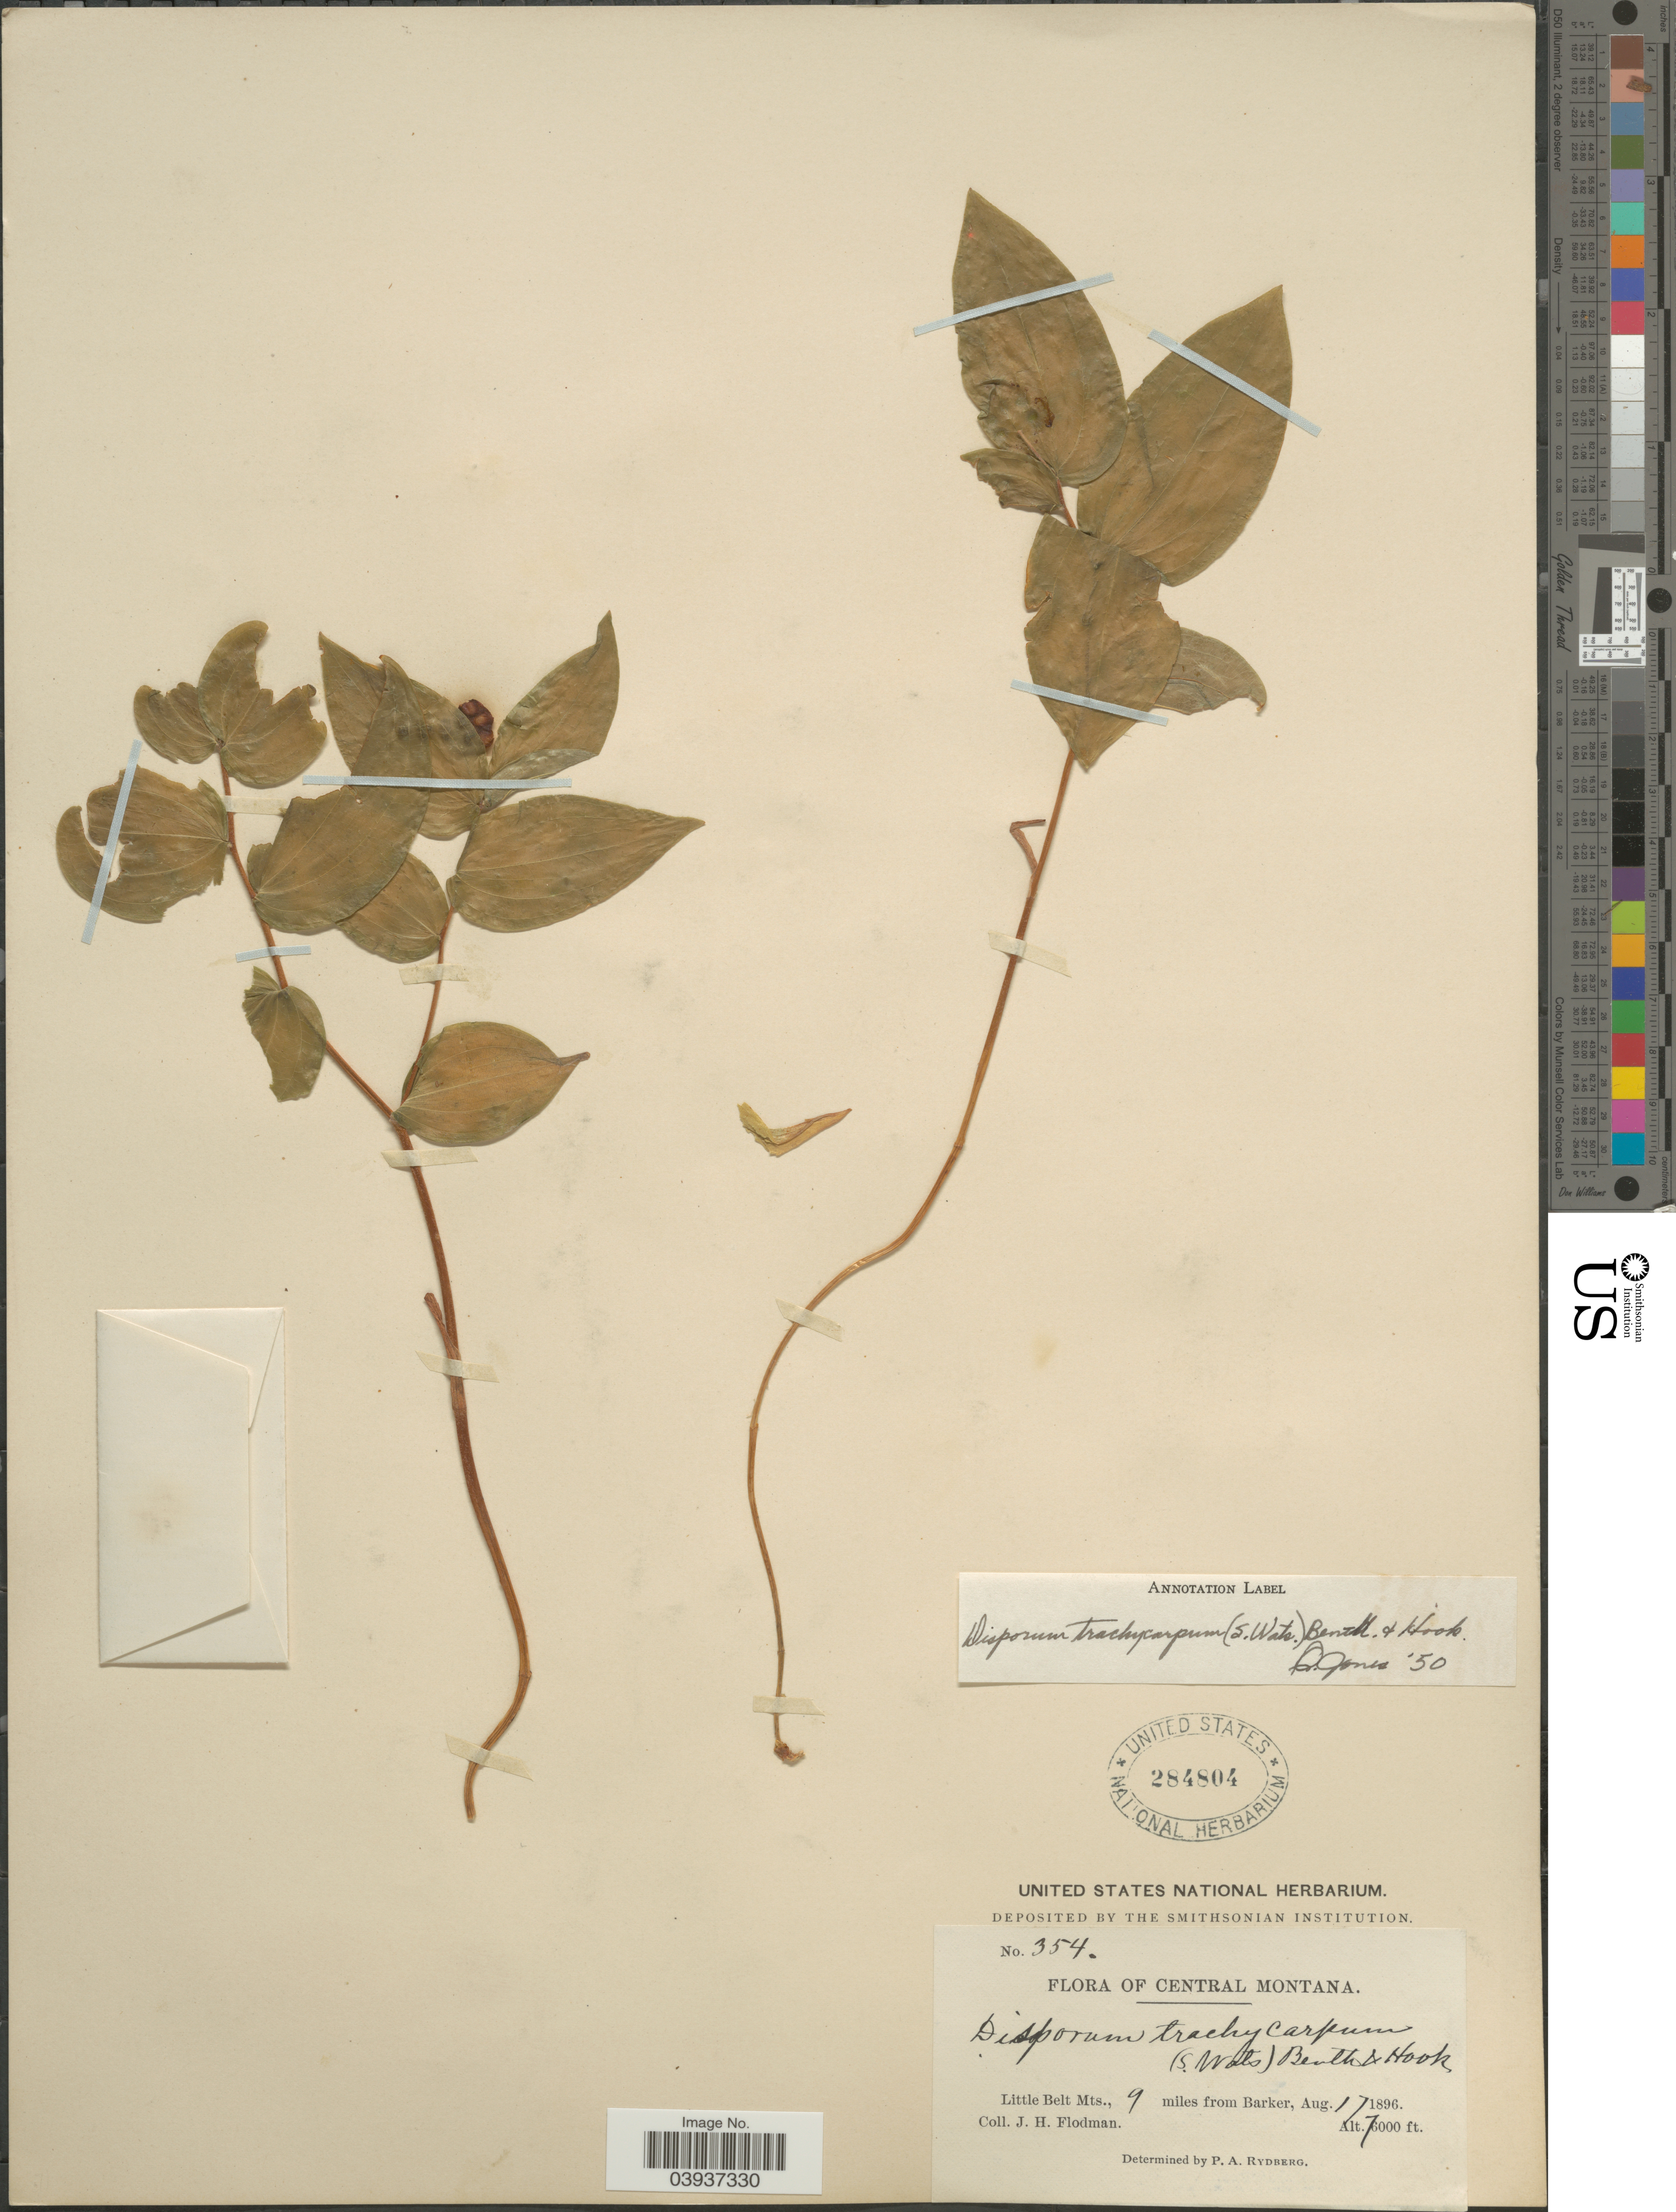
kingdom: Plantae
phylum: Tracheophyta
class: Liliopsida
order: Liliales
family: Colchicaceae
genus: Disporum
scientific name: Disporum trachycarpum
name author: (S. Watson) Benth. & Hook. f.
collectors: J. Flodman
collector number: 354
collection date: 1896-08-17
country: United States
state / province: Montana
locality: Central Montana. Little Belt Mts., 9 miles from Barker.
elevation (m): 2134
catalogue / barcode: US 284804